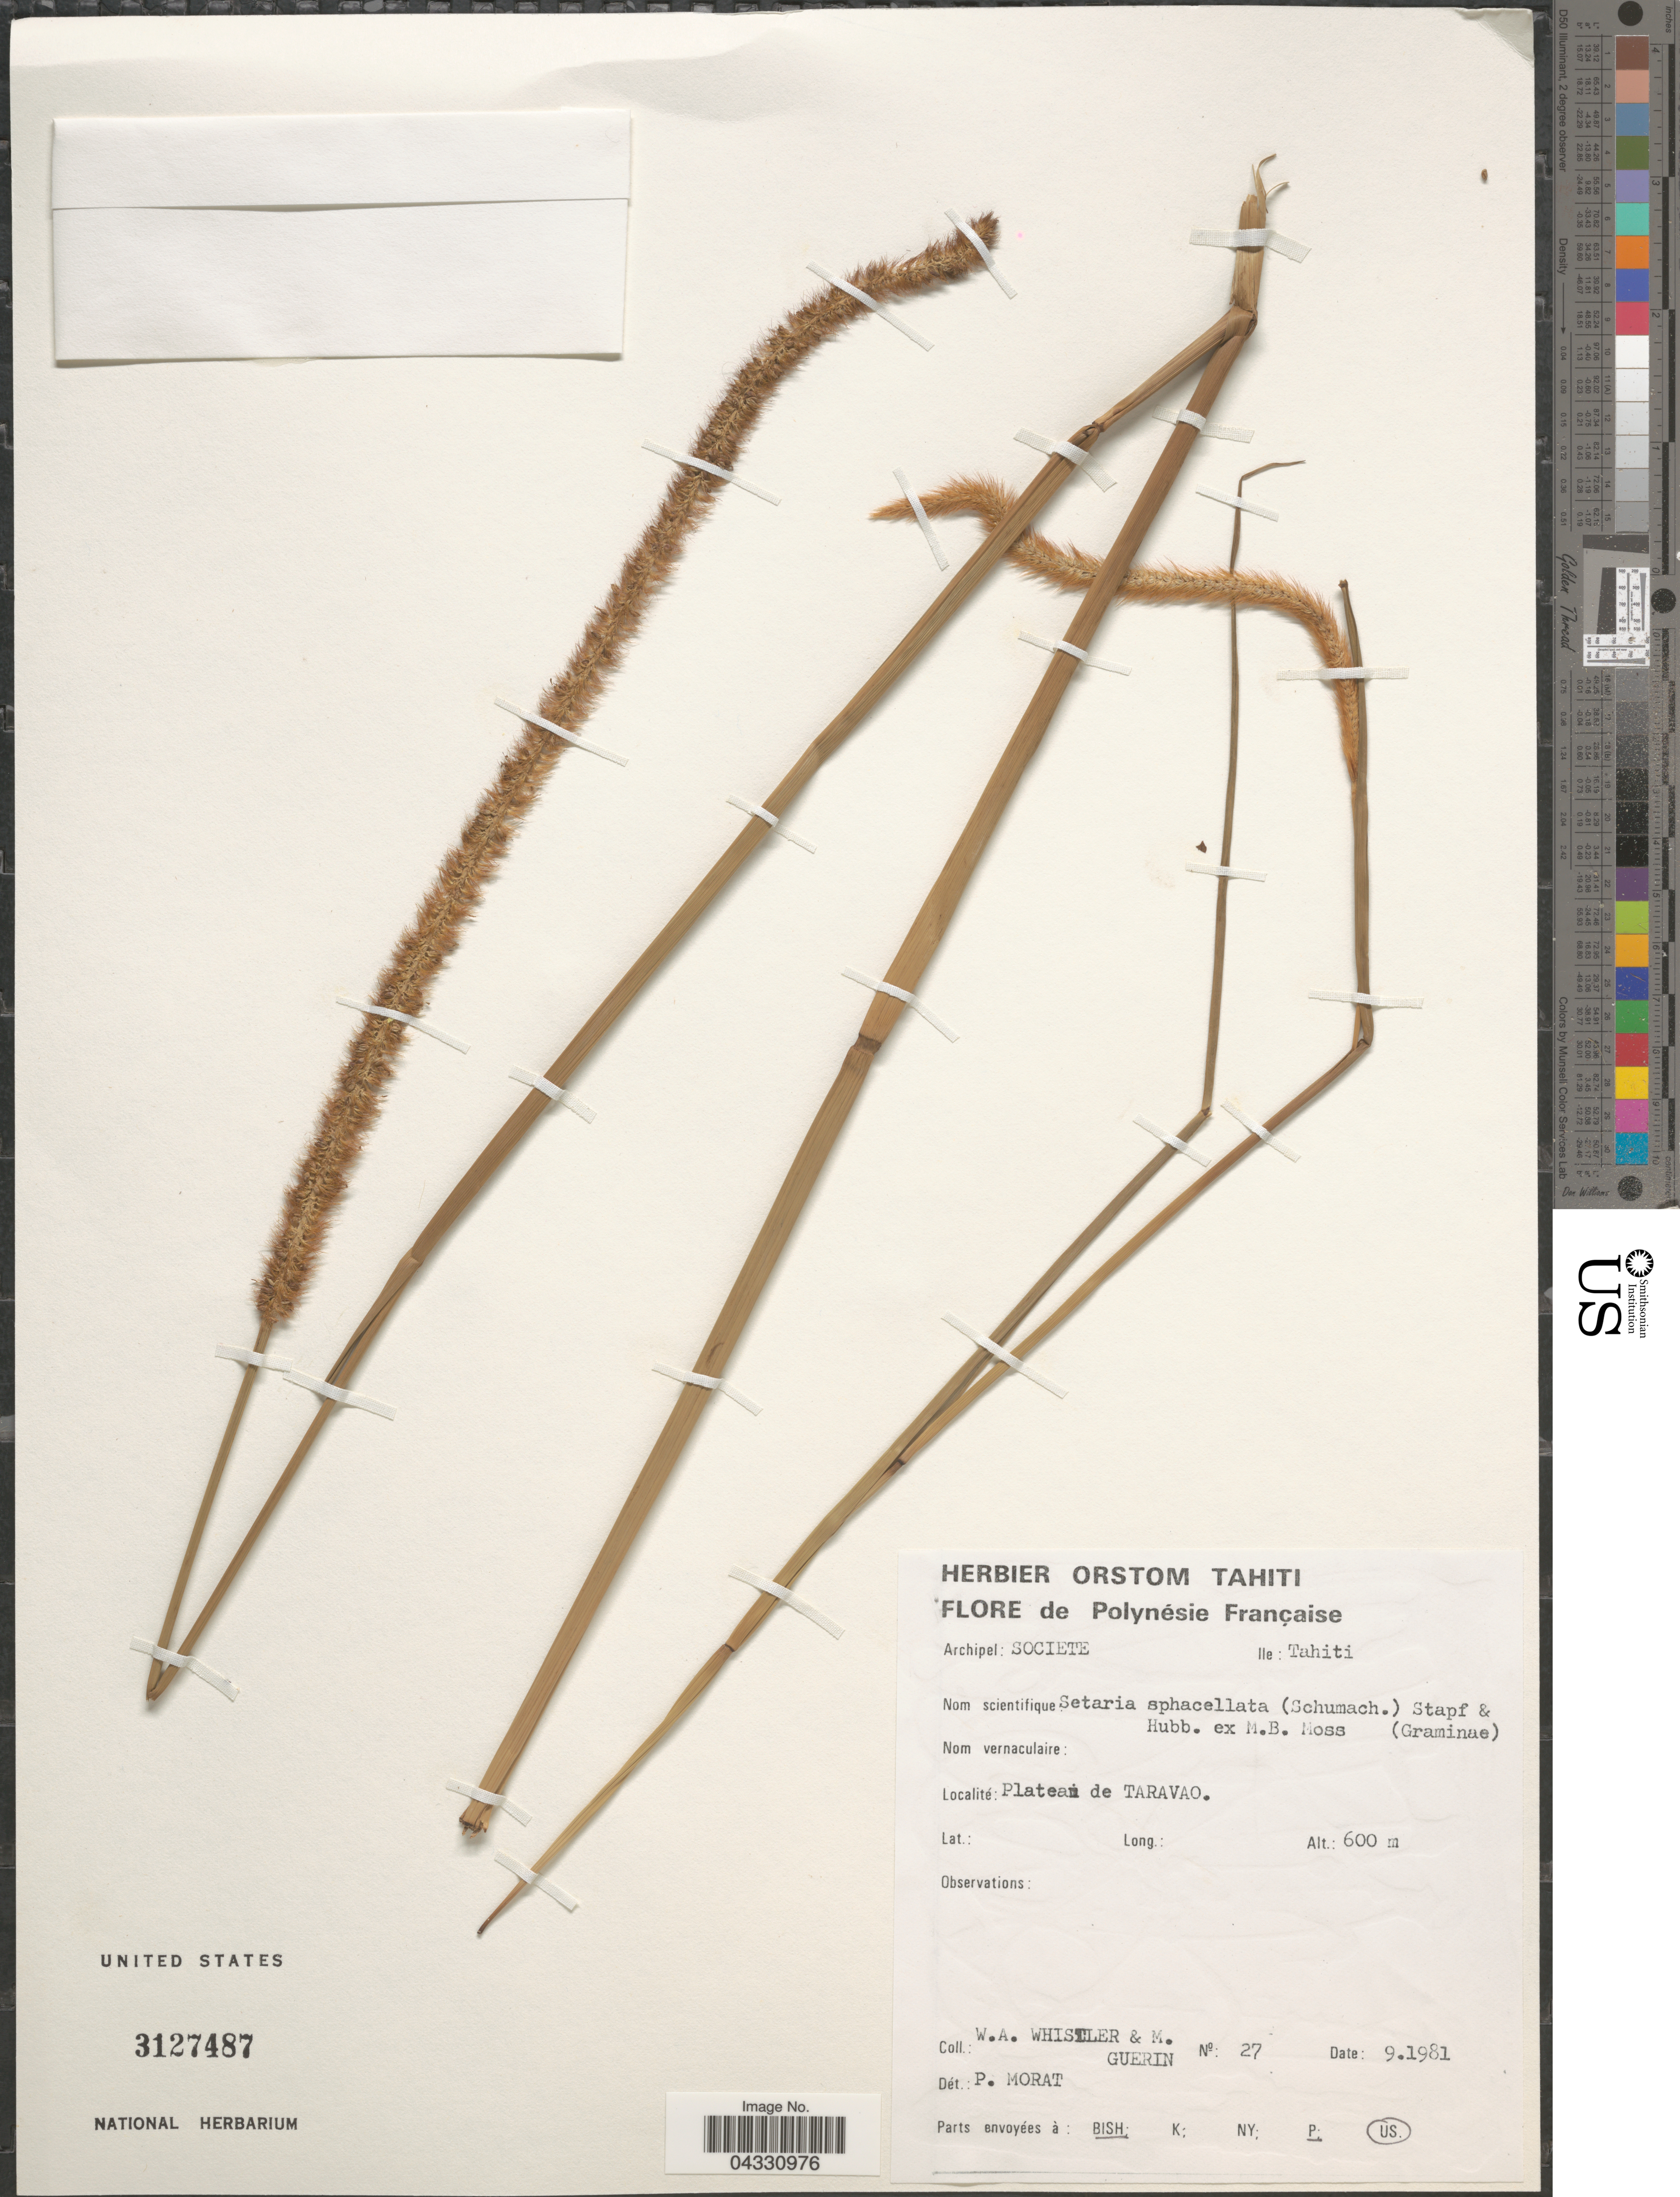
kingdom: Plantae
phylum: Tracheophyta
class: Liliopsida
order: Poales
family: Poaceae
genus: Setaria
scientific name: Setaria sphacelata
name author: (Schumach.) Stapf & Hubb. ex Moss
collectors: A. Whistler & M. Guérin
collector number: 27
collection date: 1981-09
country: French Polynesia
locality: Polynésie Française. Archipel: Societe. Ile: Tahiti. Plateau de Taravao.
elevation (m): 600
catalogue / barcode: US 3127487